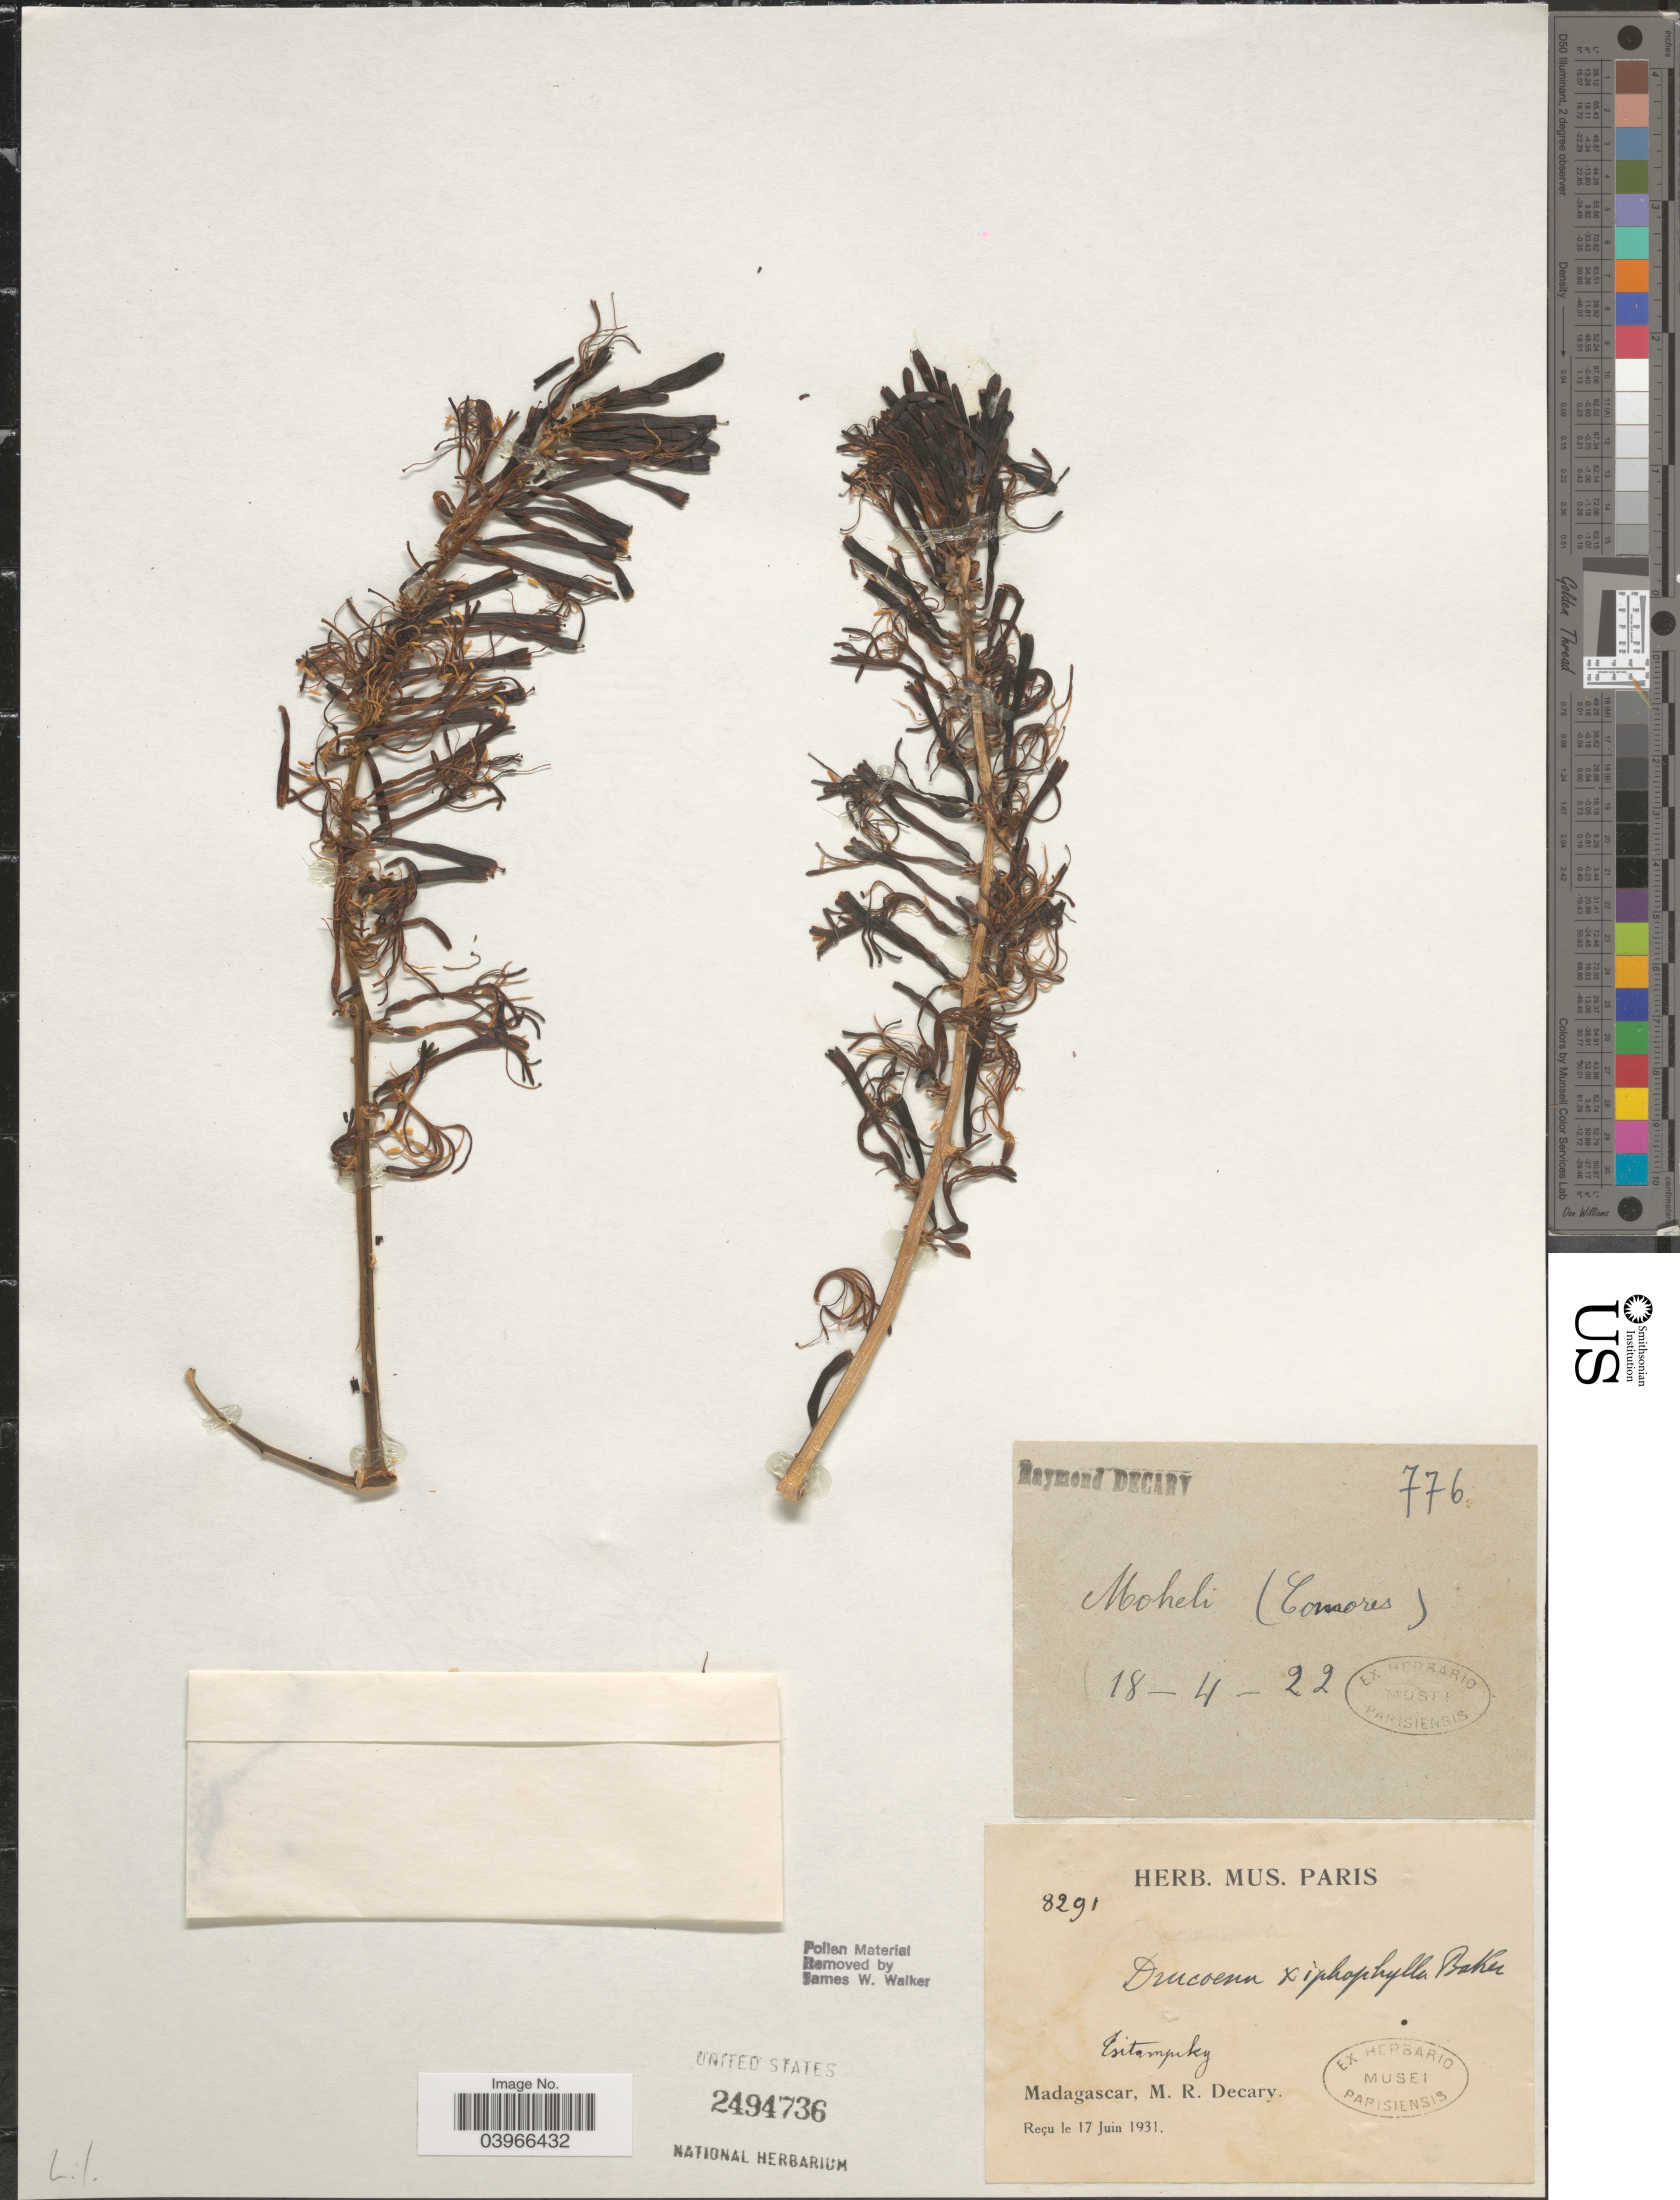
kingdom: Plantae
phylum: Tracheophyta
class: Liliopsida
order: Asparagales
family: Asparagaceae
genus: Dracaena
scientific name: Dracaena xiphophylla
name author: Baker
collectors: R. Decary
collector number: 776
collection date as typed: Transcribed d/m/y: 18/4/22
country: Comoros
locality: Moheli.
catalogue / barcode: US 2494736-2